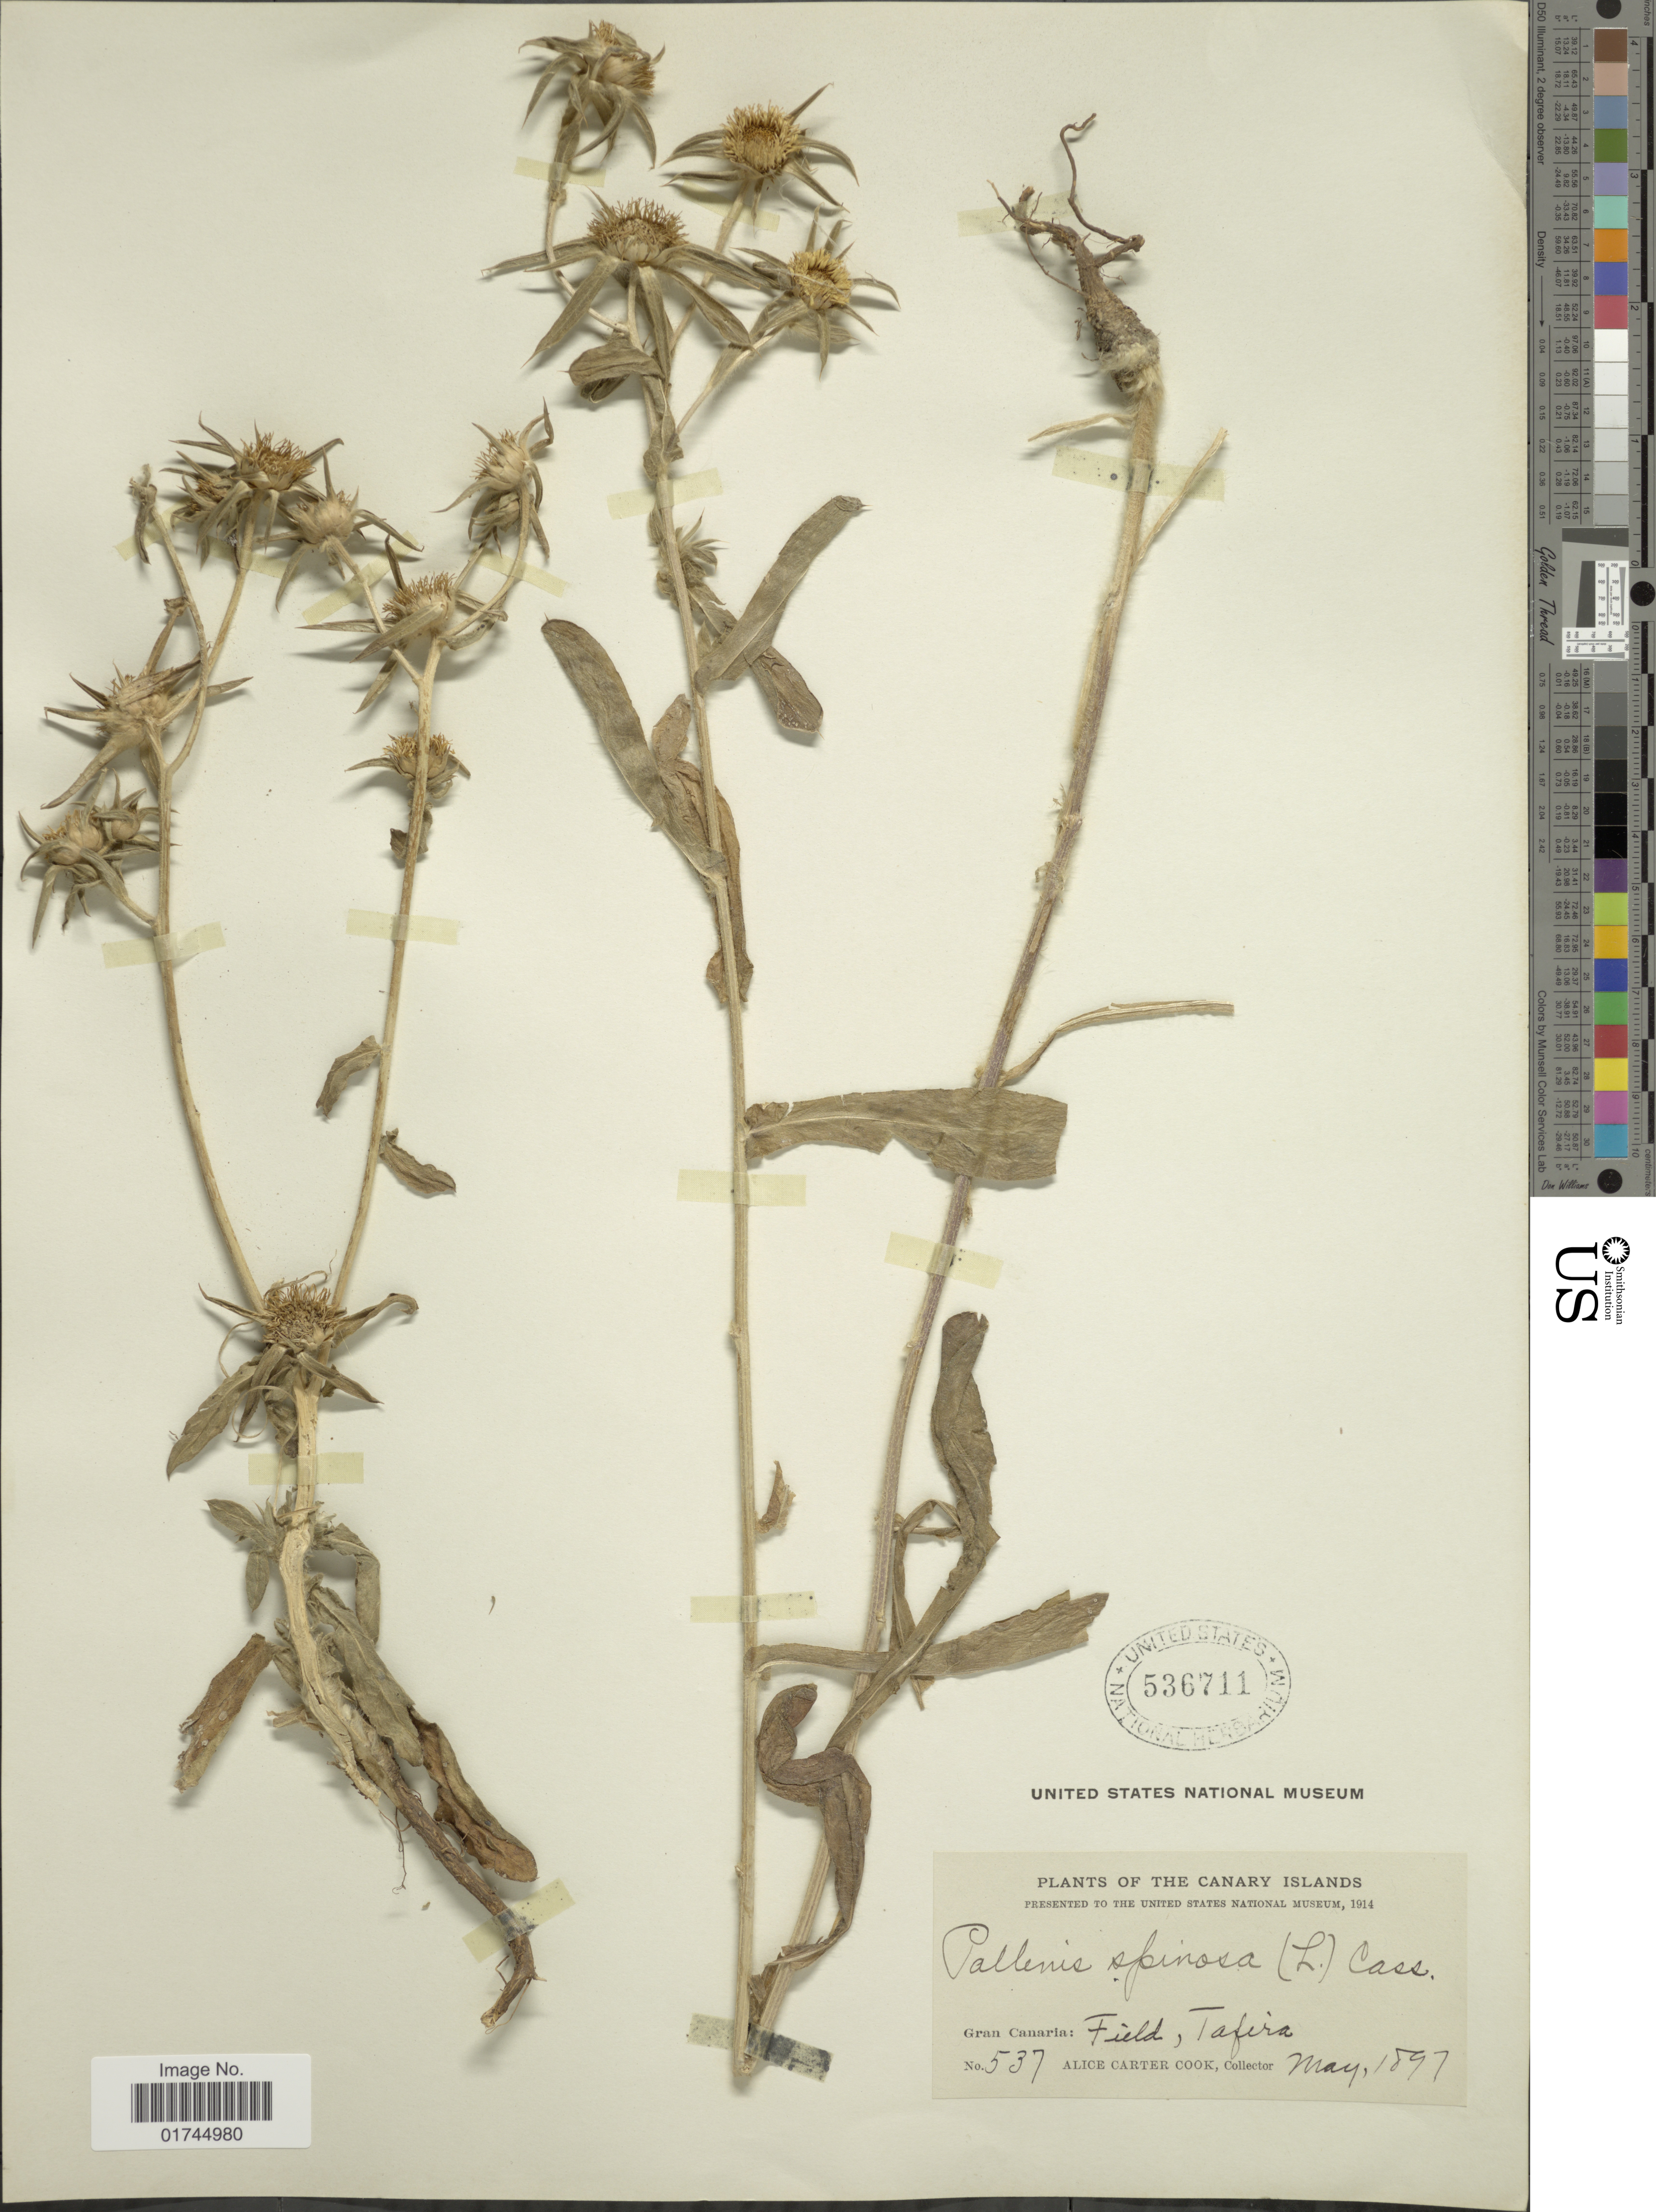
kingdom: Plantae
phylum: Tracheophyta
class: Magnoliopsida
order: Asterales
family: Asteraceae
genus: Pallenis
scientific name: Pallenis spinosa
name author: (L.) Cass.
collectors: Alice C. Cook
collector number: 537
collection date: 1897-05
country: Spain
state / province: Canarias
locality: The Canary Islands, Gran Canaría: Field, Tafera.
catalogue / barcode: US 536711